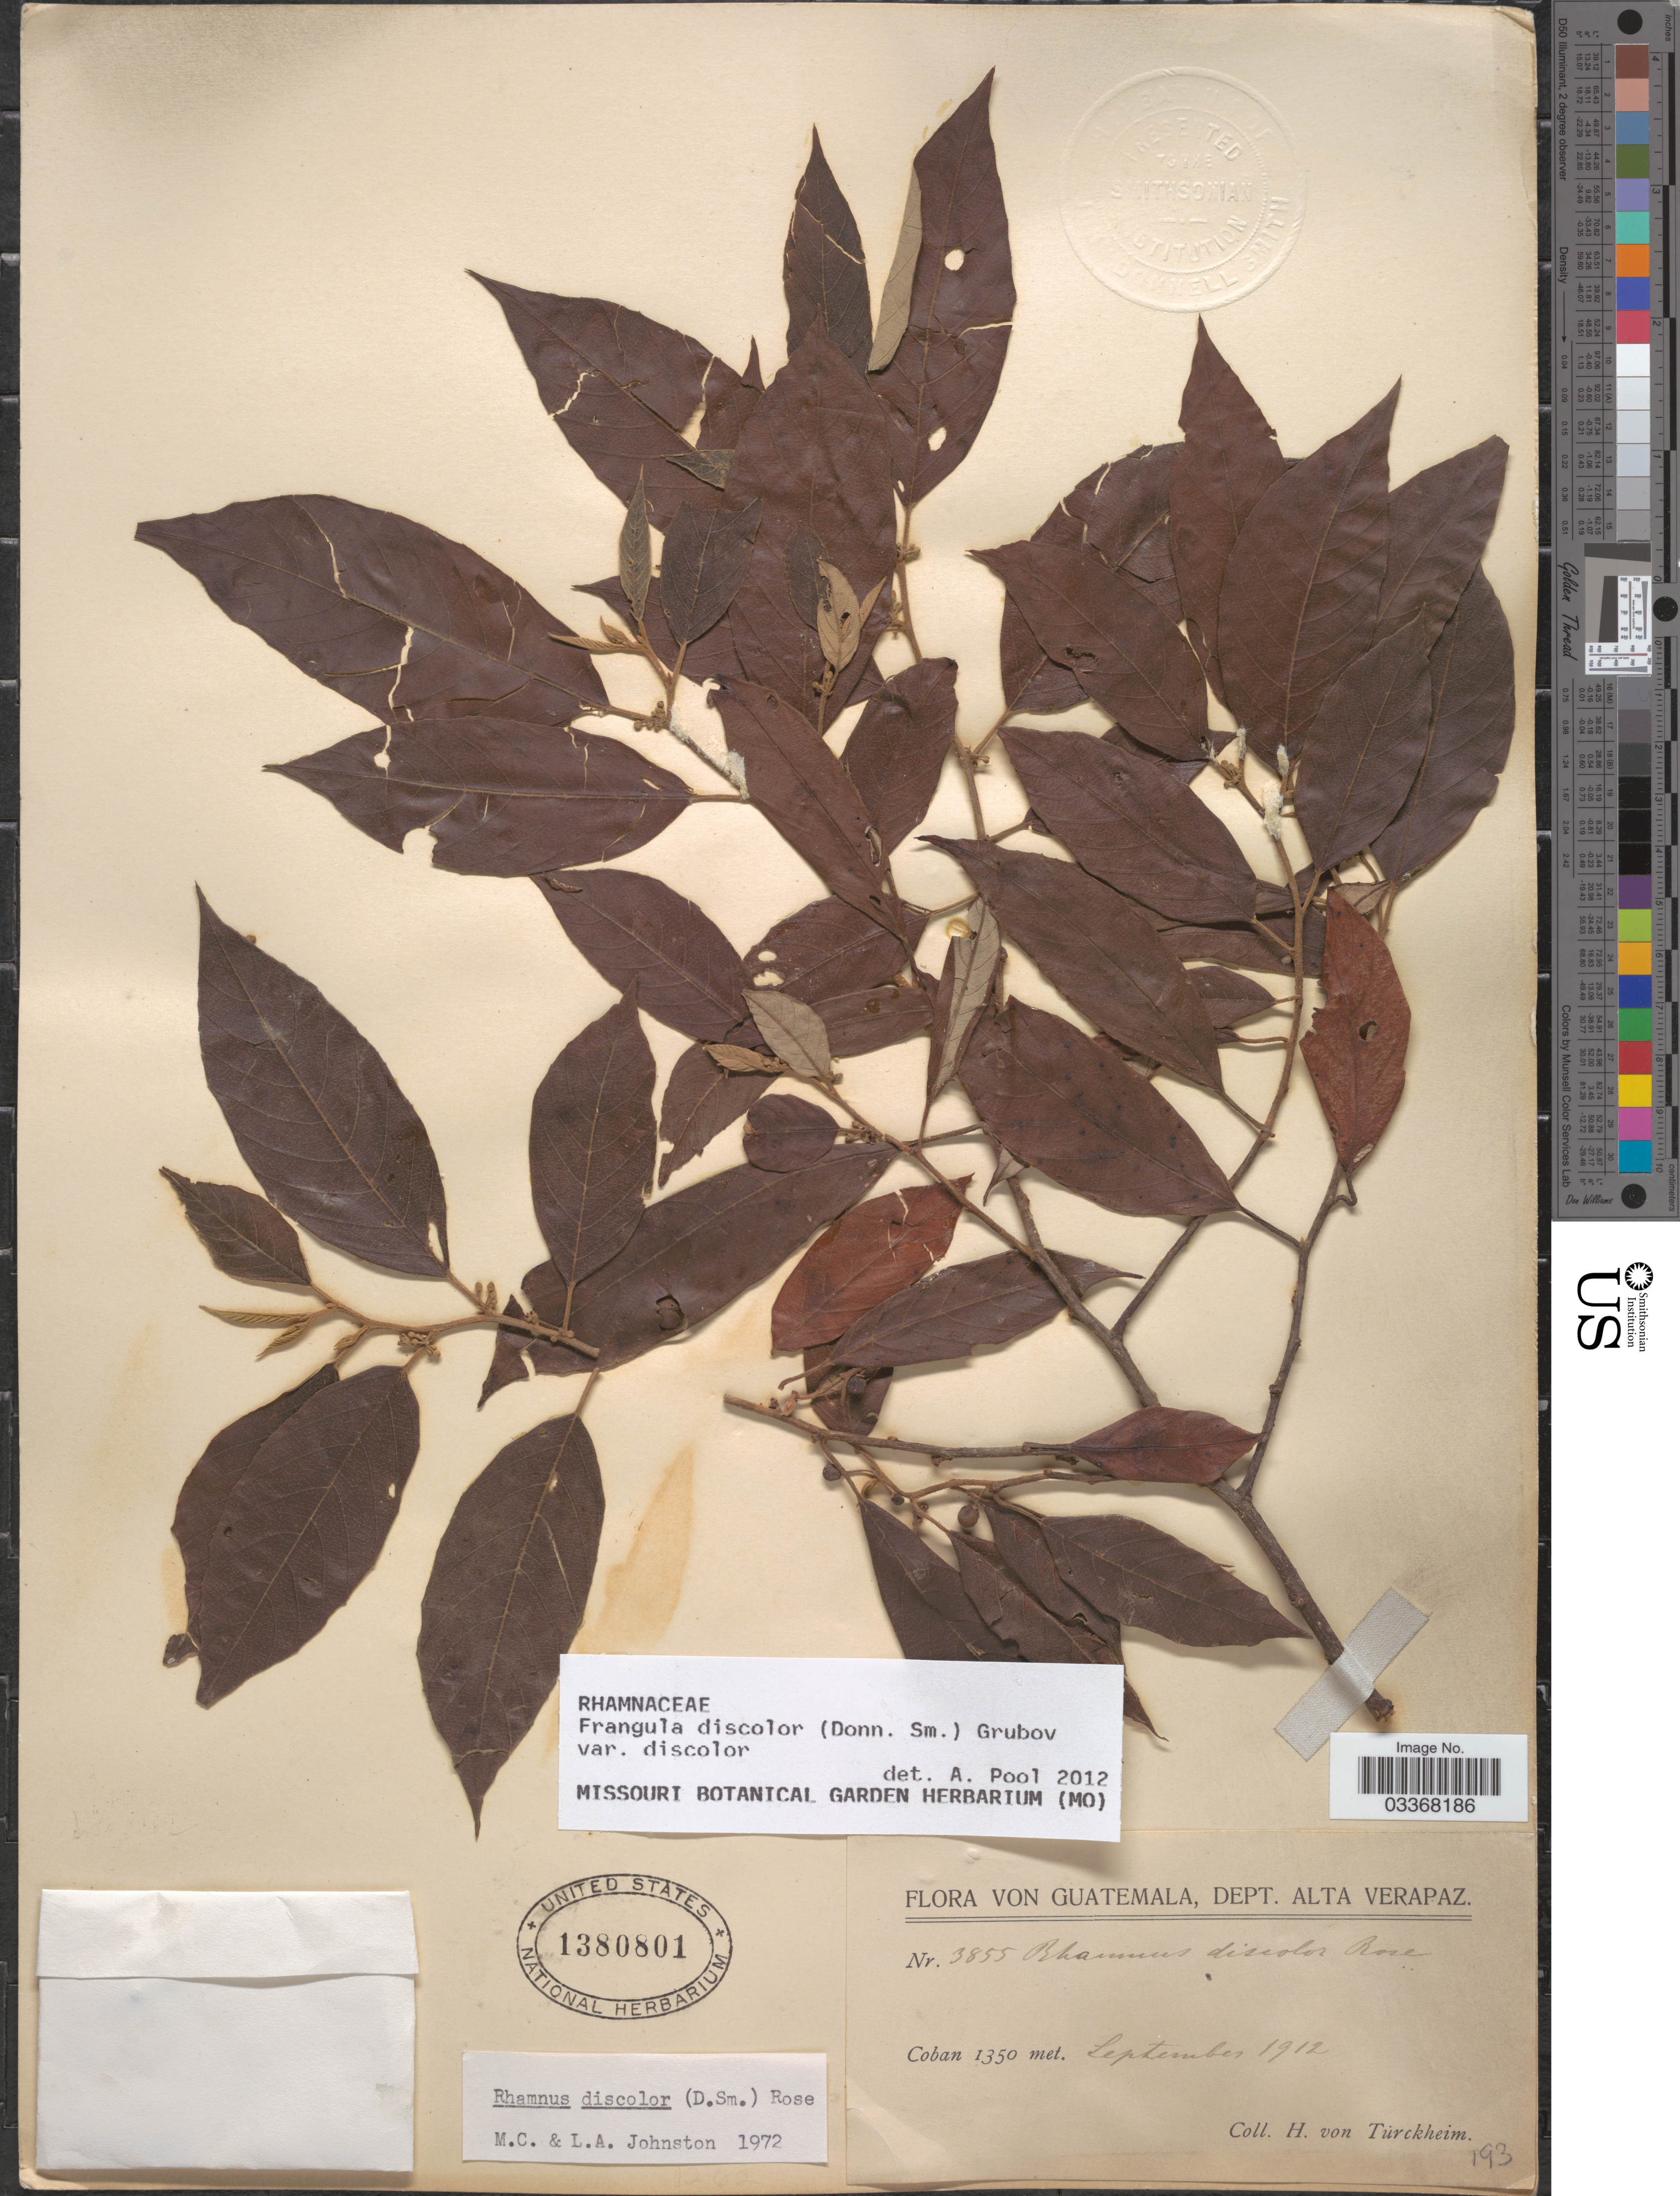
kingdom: Plantae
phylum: Tracheophyta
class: Magnoliopsida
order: Rosales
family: Rhamnaceae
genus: Frangula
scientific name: Frangula discolor var. discolor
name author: (Donn. Sm.) Grubov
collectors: H. von Türckheim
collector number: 3855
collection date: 1912-09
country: Guatemala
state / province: Alta Verapaz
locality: Dept. Alta Verapaz, Coban.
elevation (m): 1350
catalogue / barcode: US 1380801